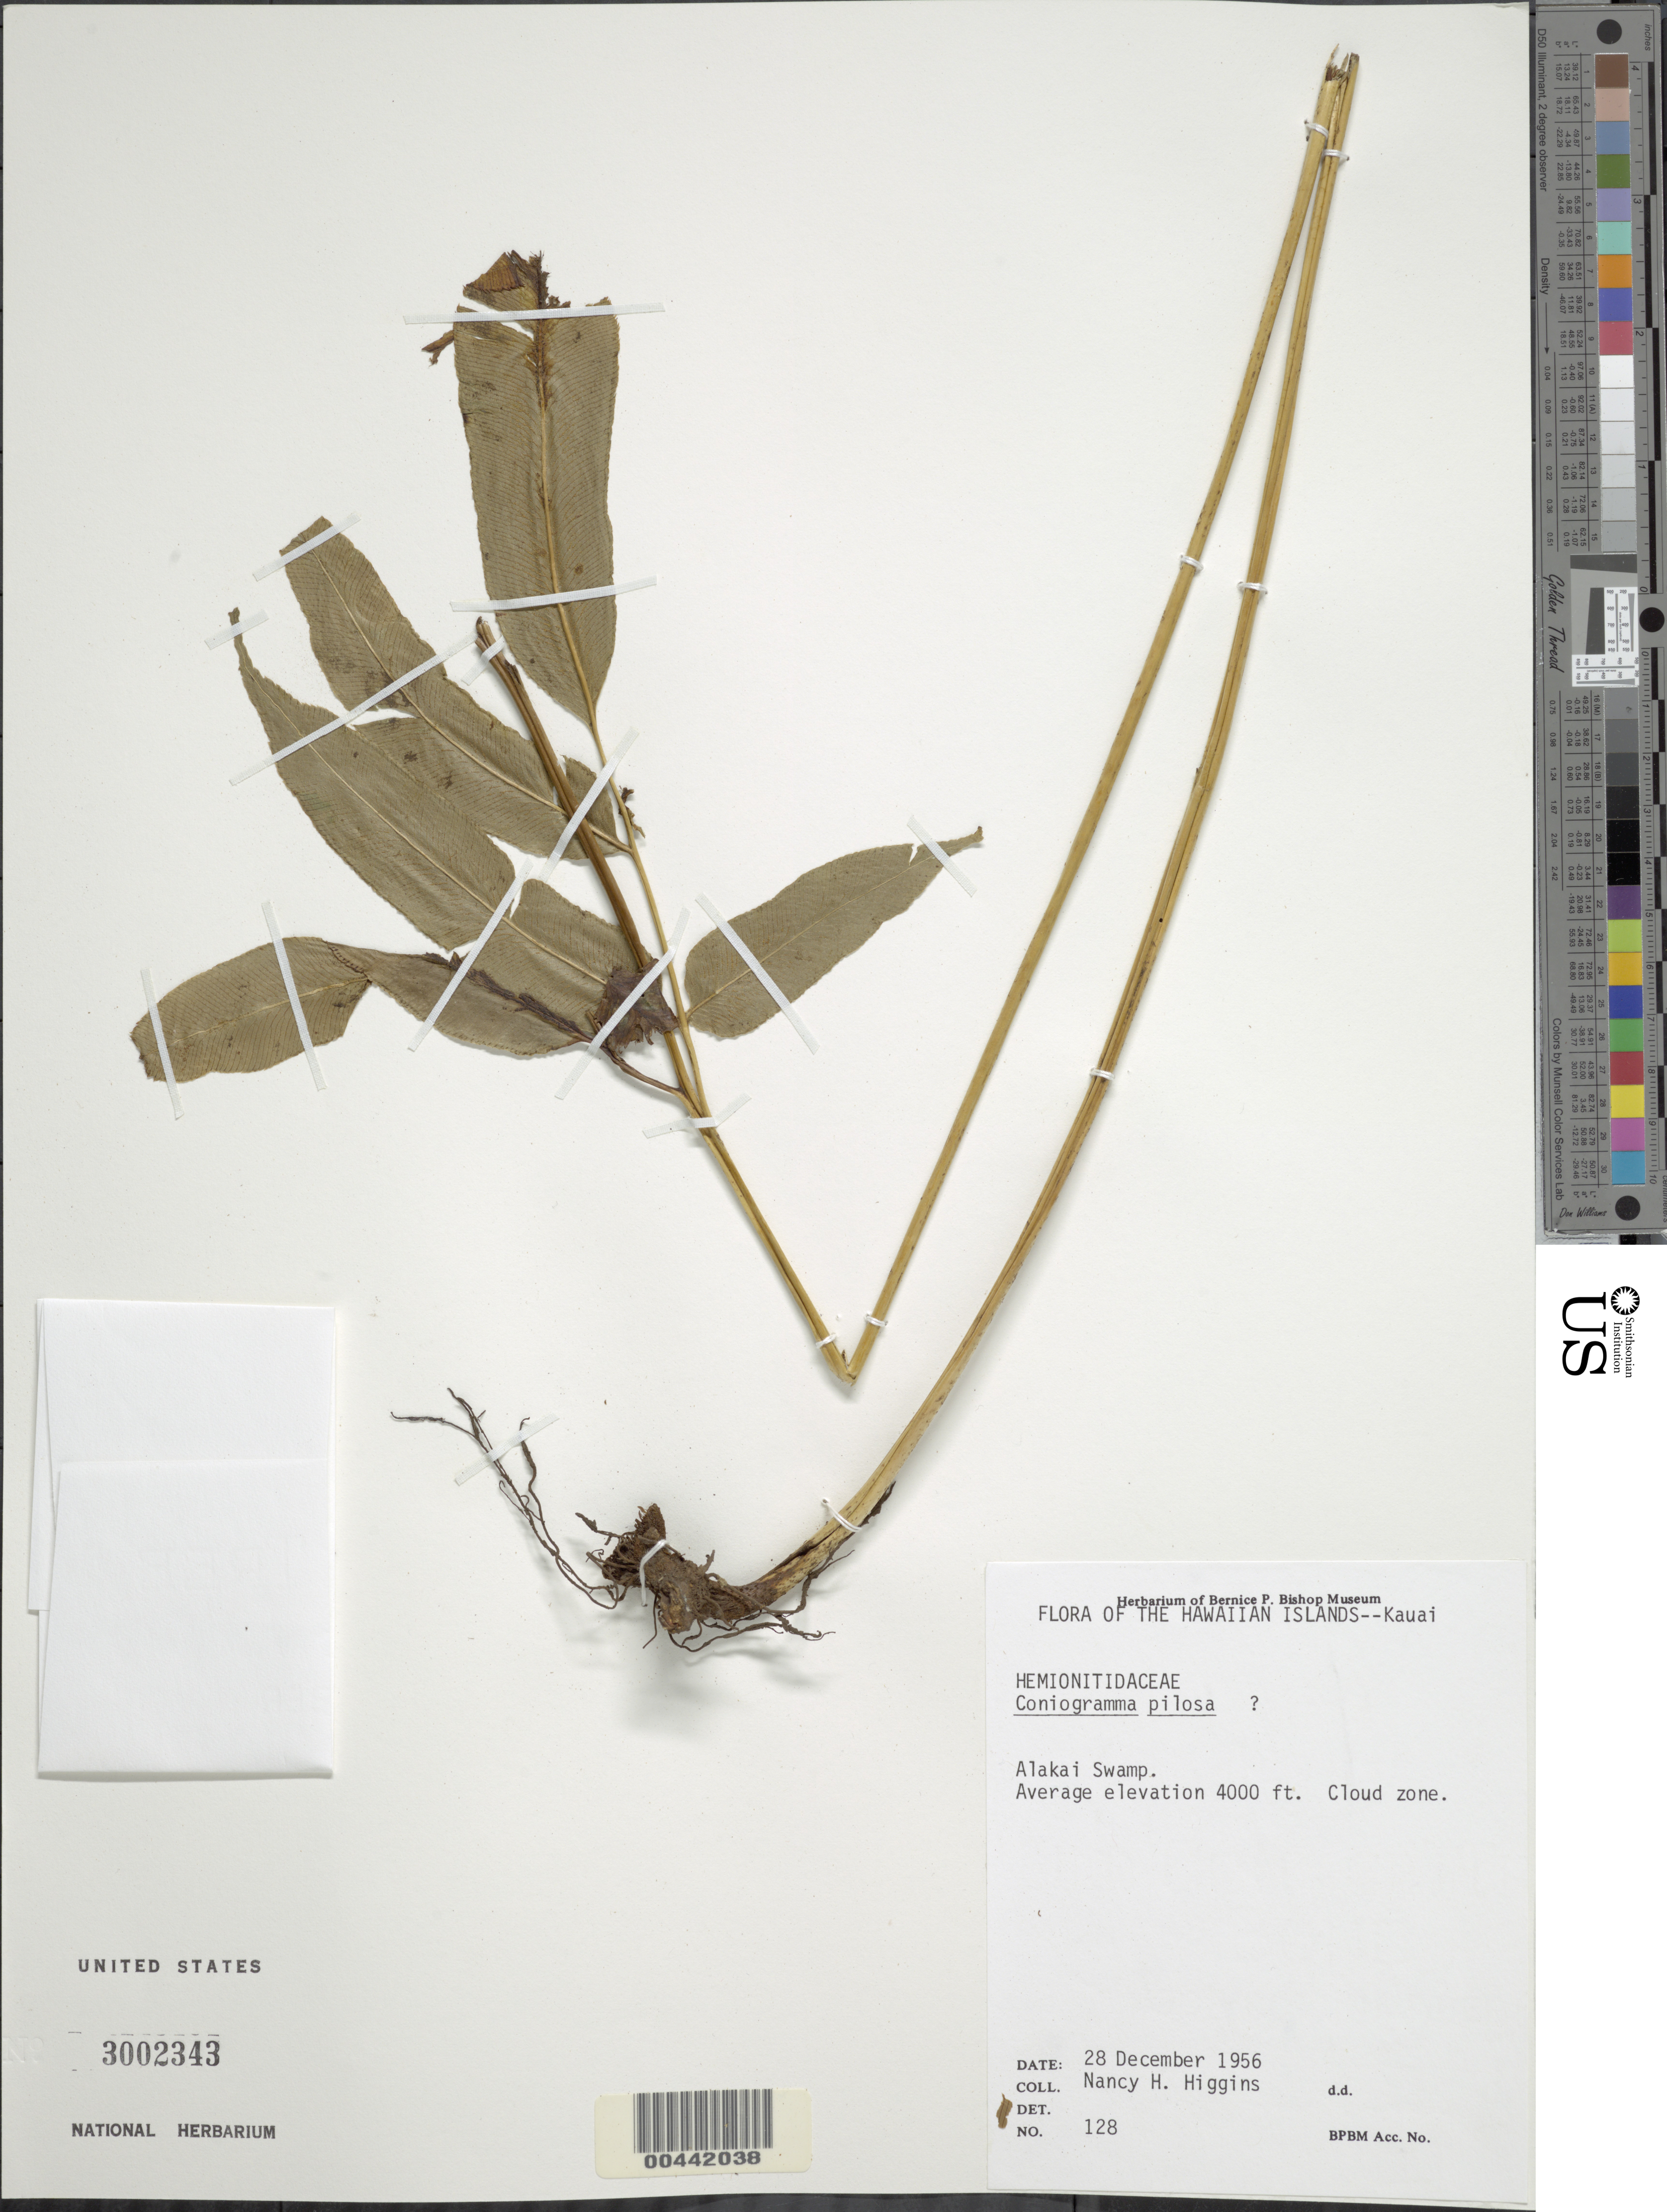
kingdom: Plantae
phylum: Tracheophyta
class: Polypodiopsida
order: Polypodiales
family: Pteridaceae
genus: Coniogramme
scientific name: Coniogramme pilosa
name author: (Brack.) Hieron.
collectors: N. Higgins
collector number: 128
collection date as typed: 28 Dec 1956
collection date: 1956-12-28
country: United States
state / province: Hawaii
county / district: Kauai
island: Kaua'i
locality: Alakai Swamp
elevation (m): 1219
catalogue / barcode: US 3002343